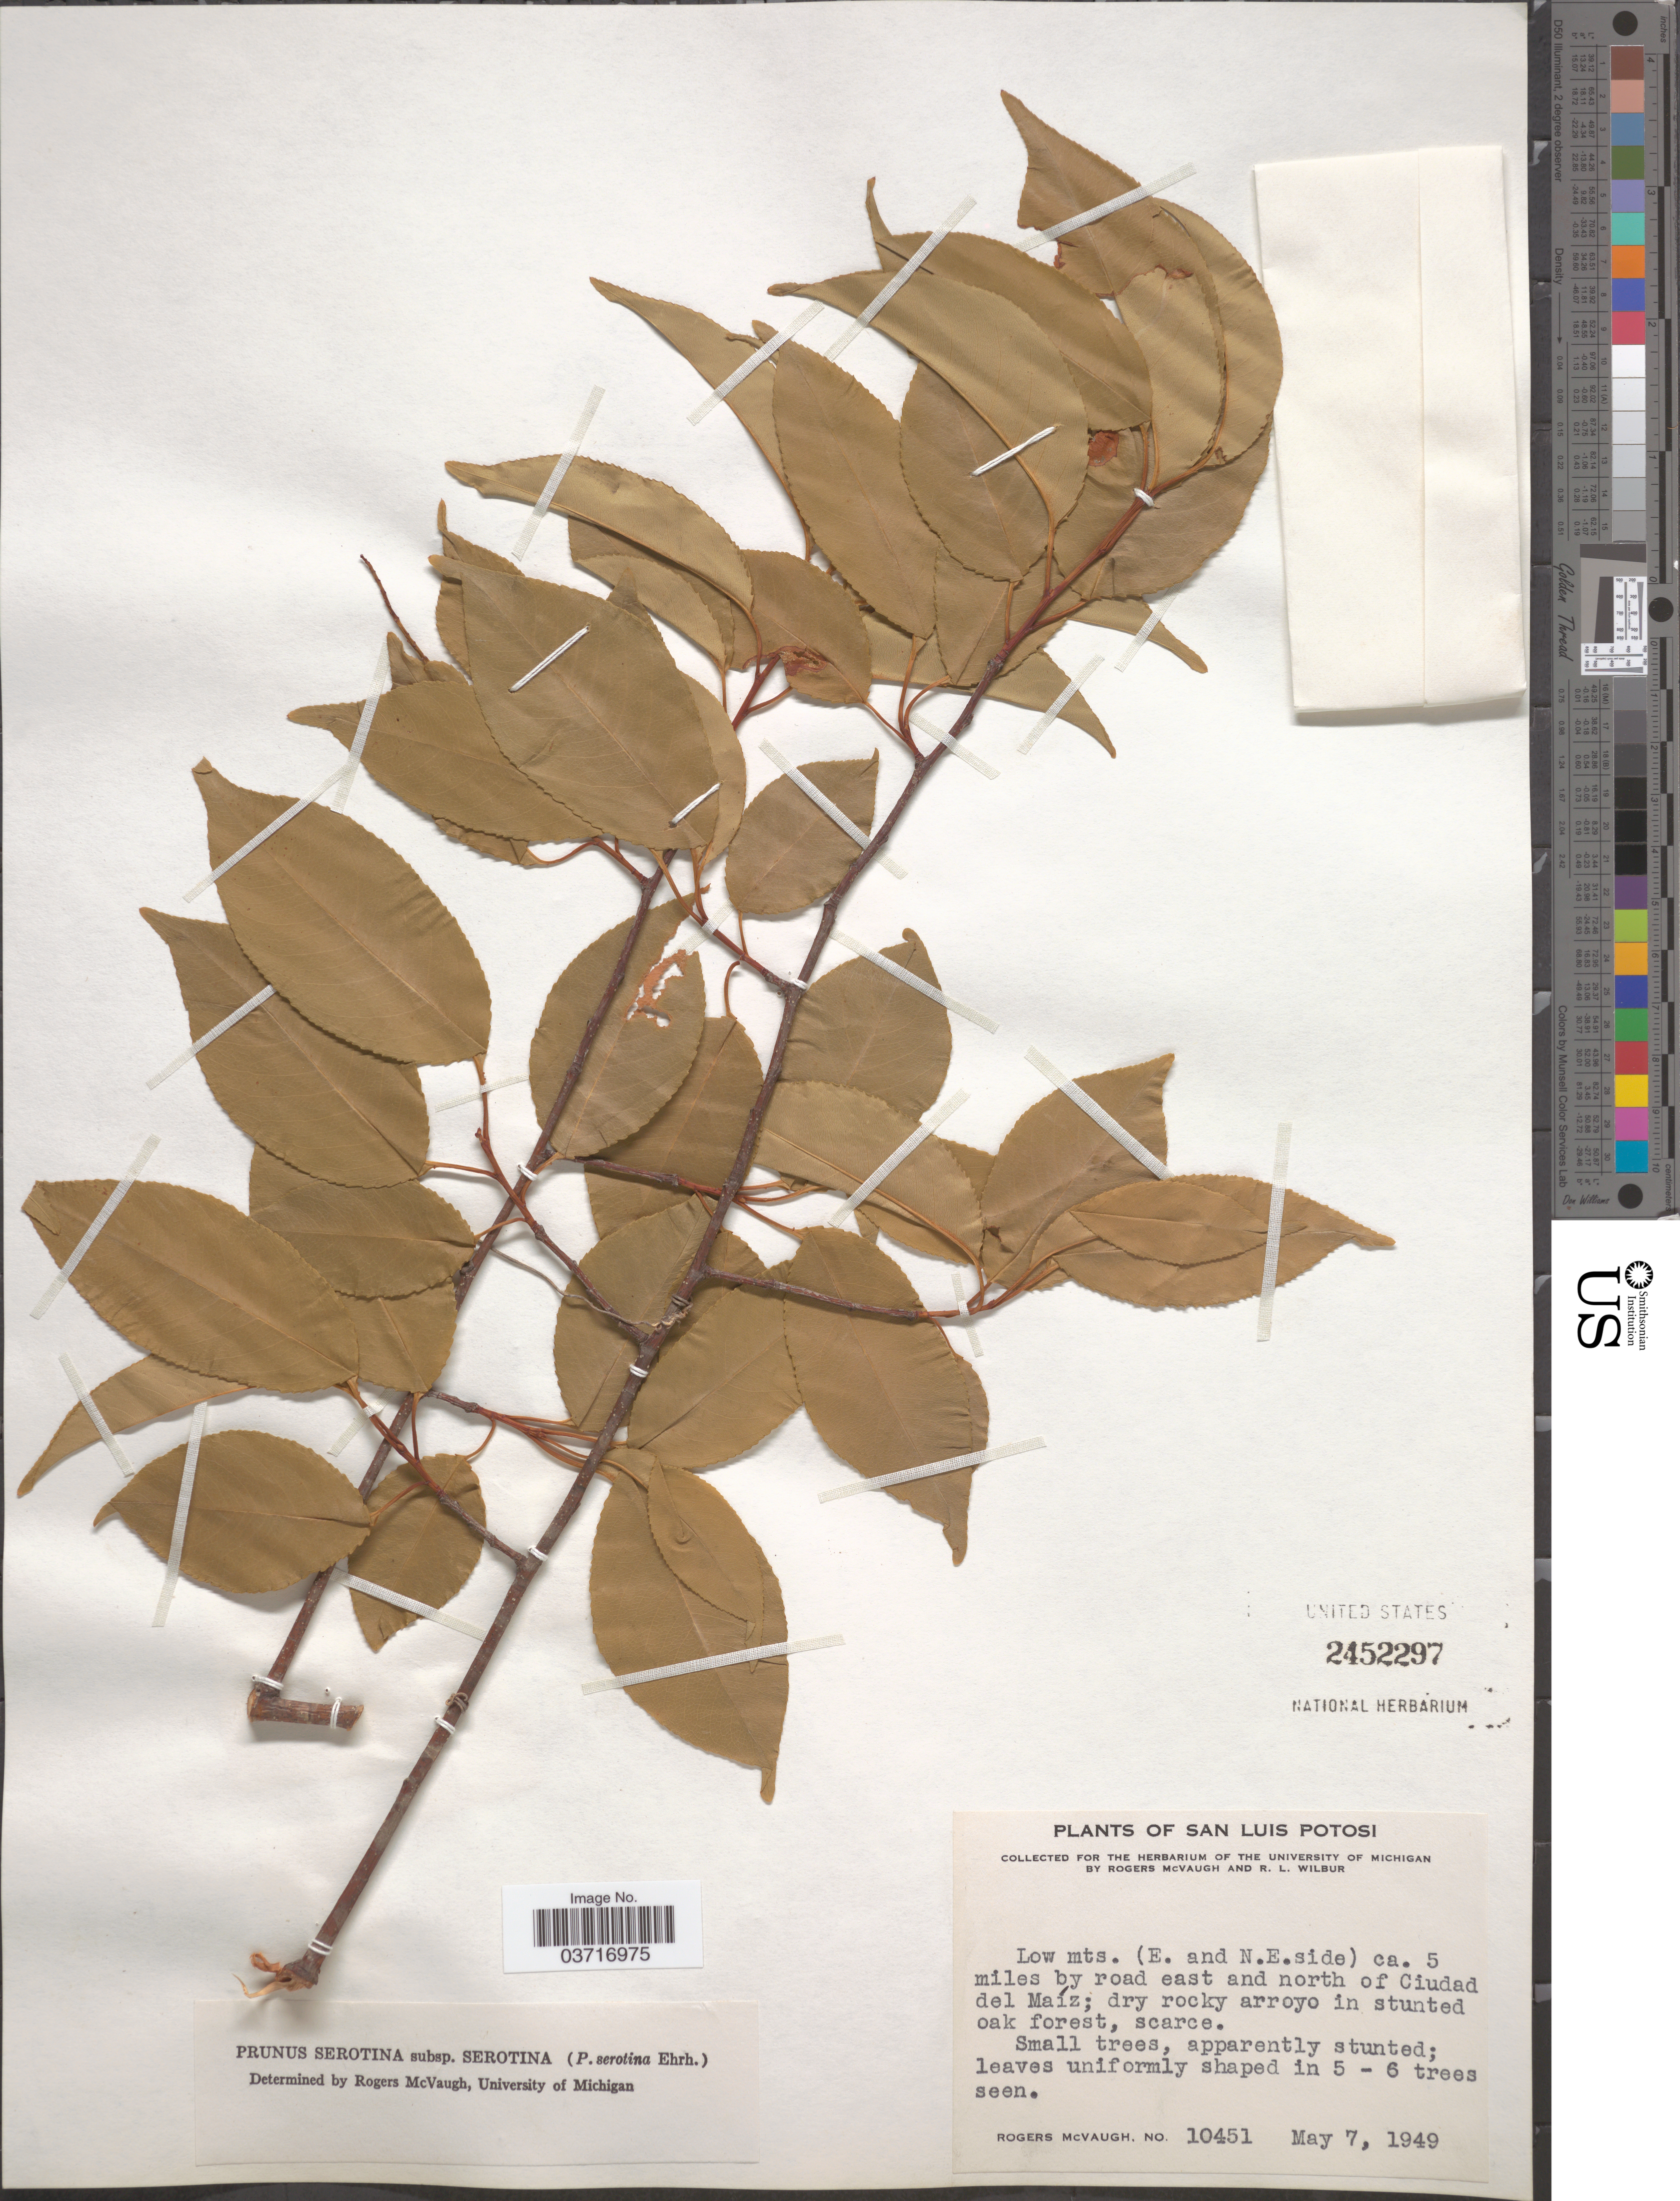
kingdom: Plantae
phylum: Tracheophyta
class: Magnoliopsida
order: Rosales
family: Rosaceae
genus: Prunus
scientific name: Prunus serotina var. serotina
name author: Ehrh.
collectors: R. McVaugh & R. L. Wilbur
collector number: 10451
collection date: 1949-05-07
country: Mexico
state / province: San Luis Potosí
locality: Low mts. (E. and N.E.side) ca. 5 miles by road east and north of Ciudad del Maíz.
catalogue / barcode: US 2452297